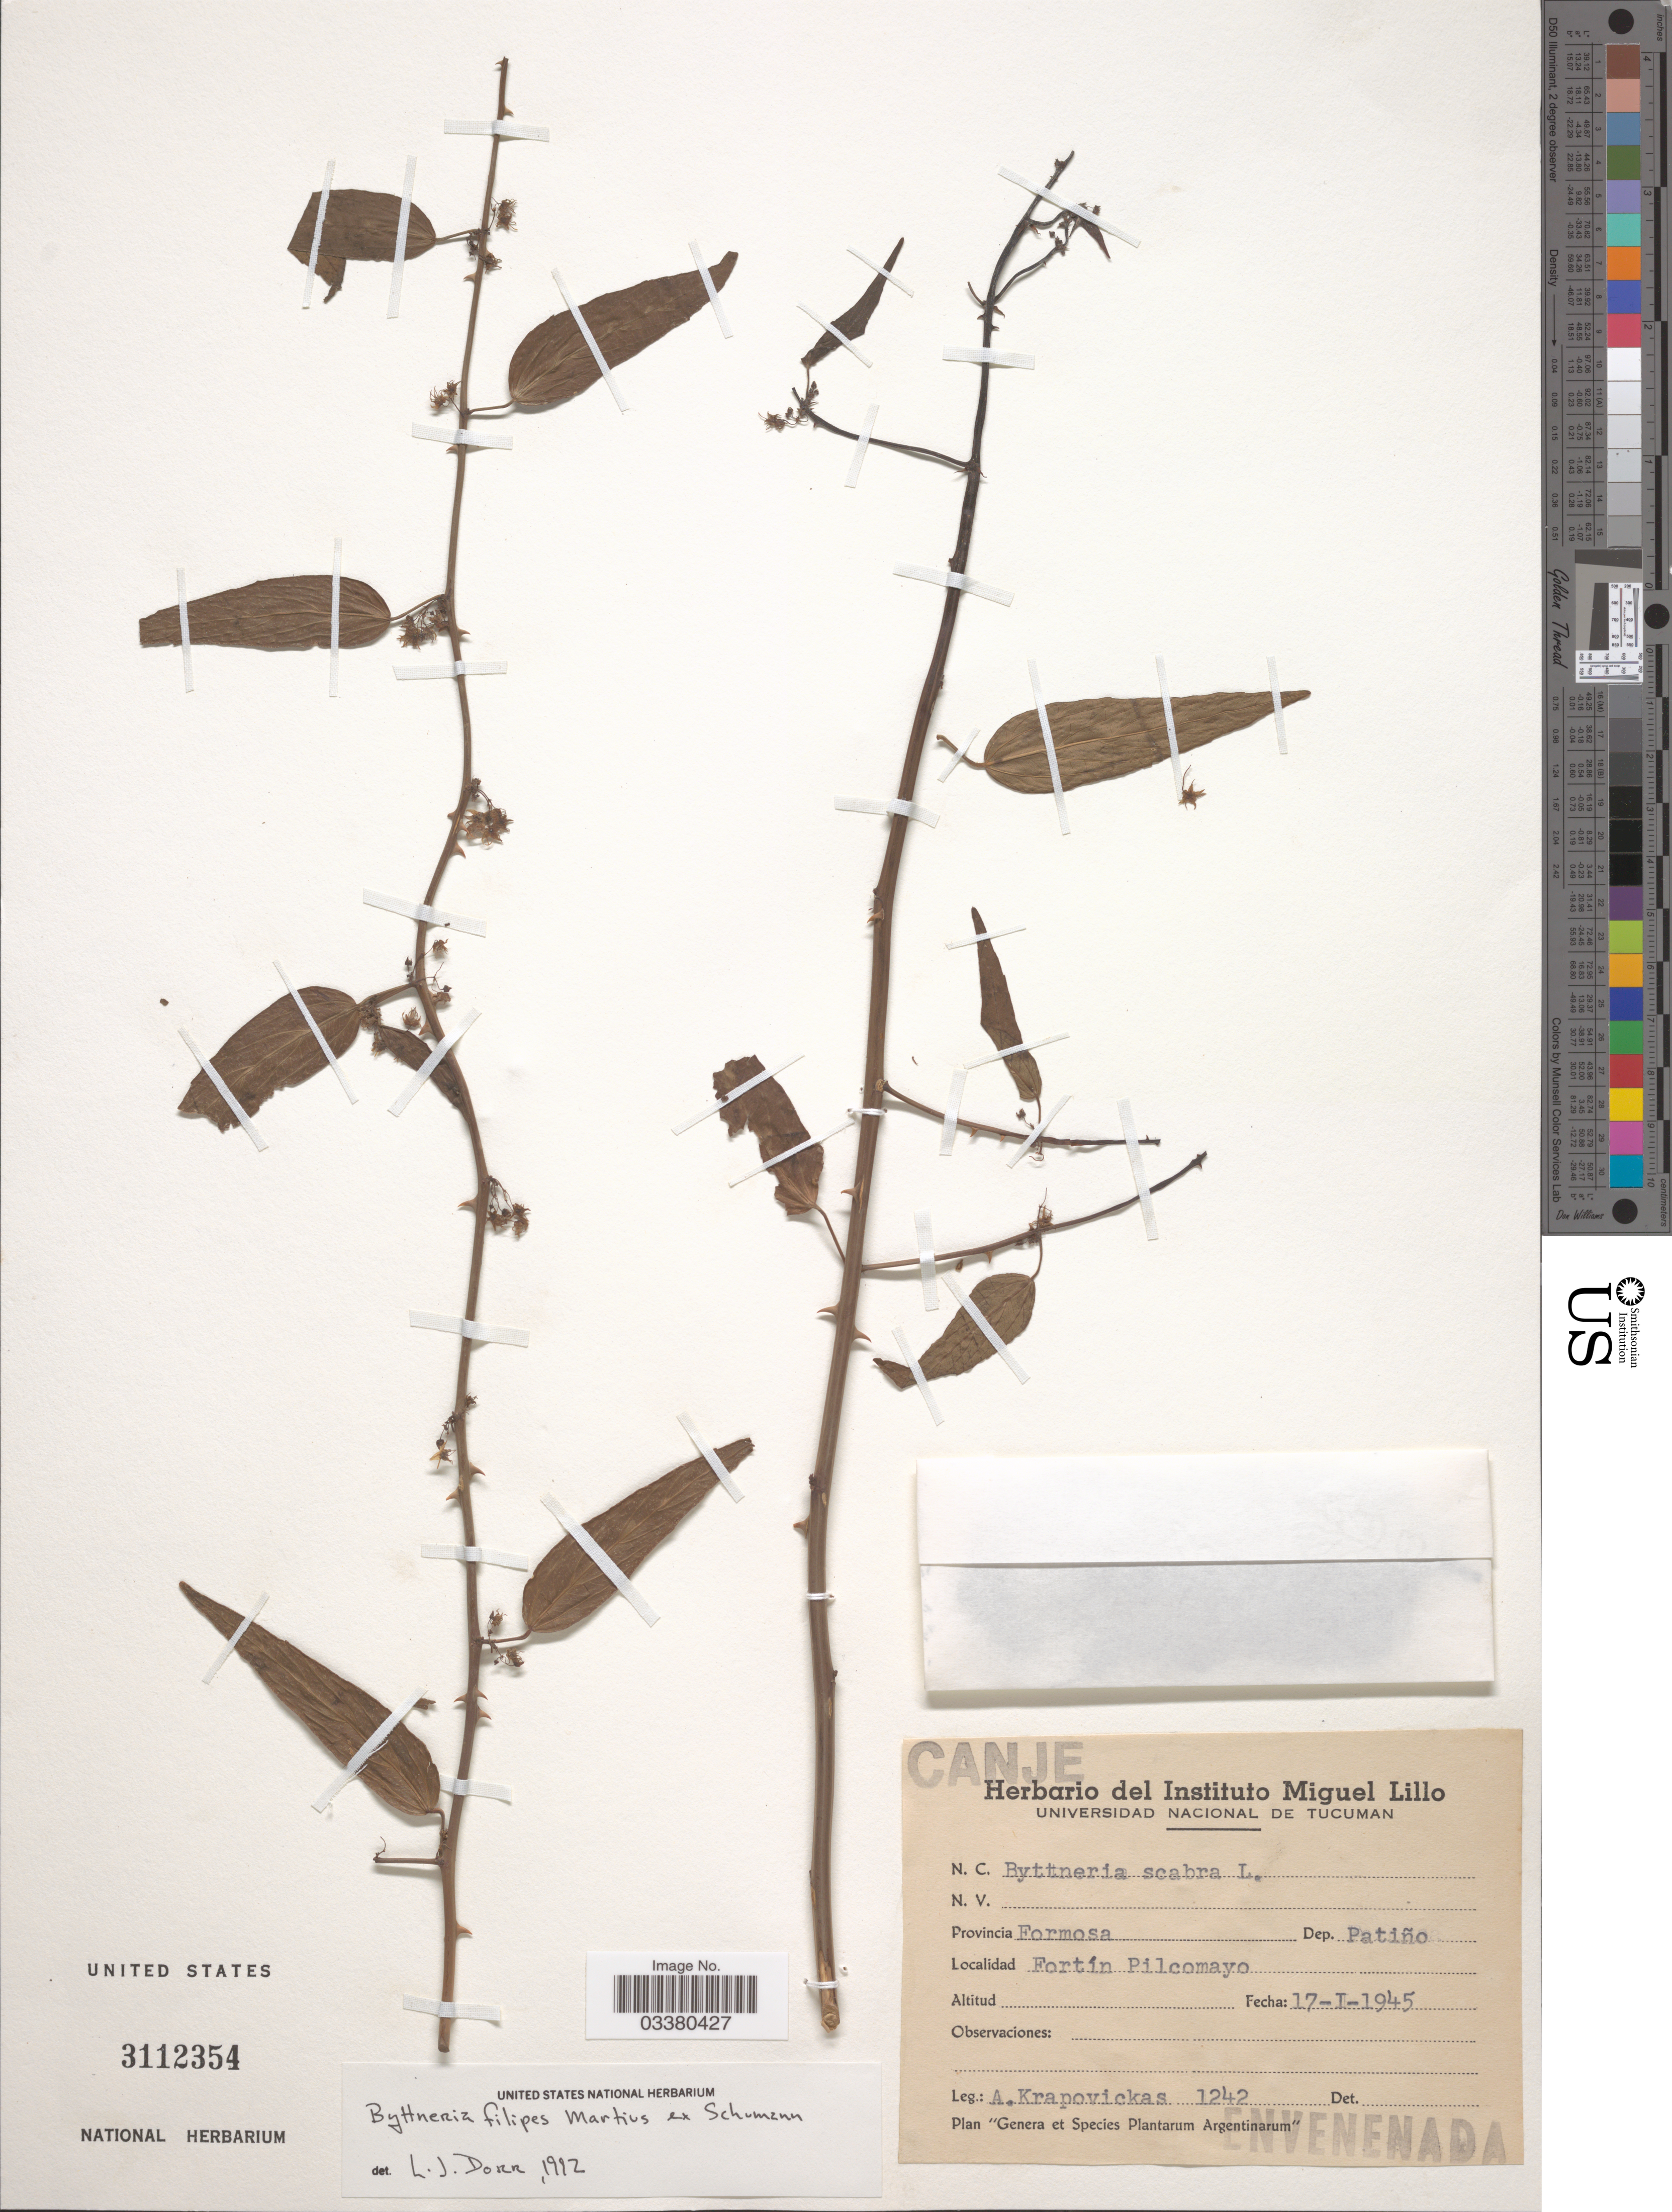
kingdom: Plantae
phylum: Tracheophyta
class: Magnoliopsida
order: Malvales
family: Malvaceae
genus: Byttneria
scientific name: Byttneria filipes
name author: C. Mart. ex K. Schum.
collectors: A. Krapovickas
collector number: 1242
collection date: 1945-01-17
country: Argentina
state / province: Formosa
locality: Dep. Patiño. Fortín Pilcomayo.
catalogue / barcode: US 3112354